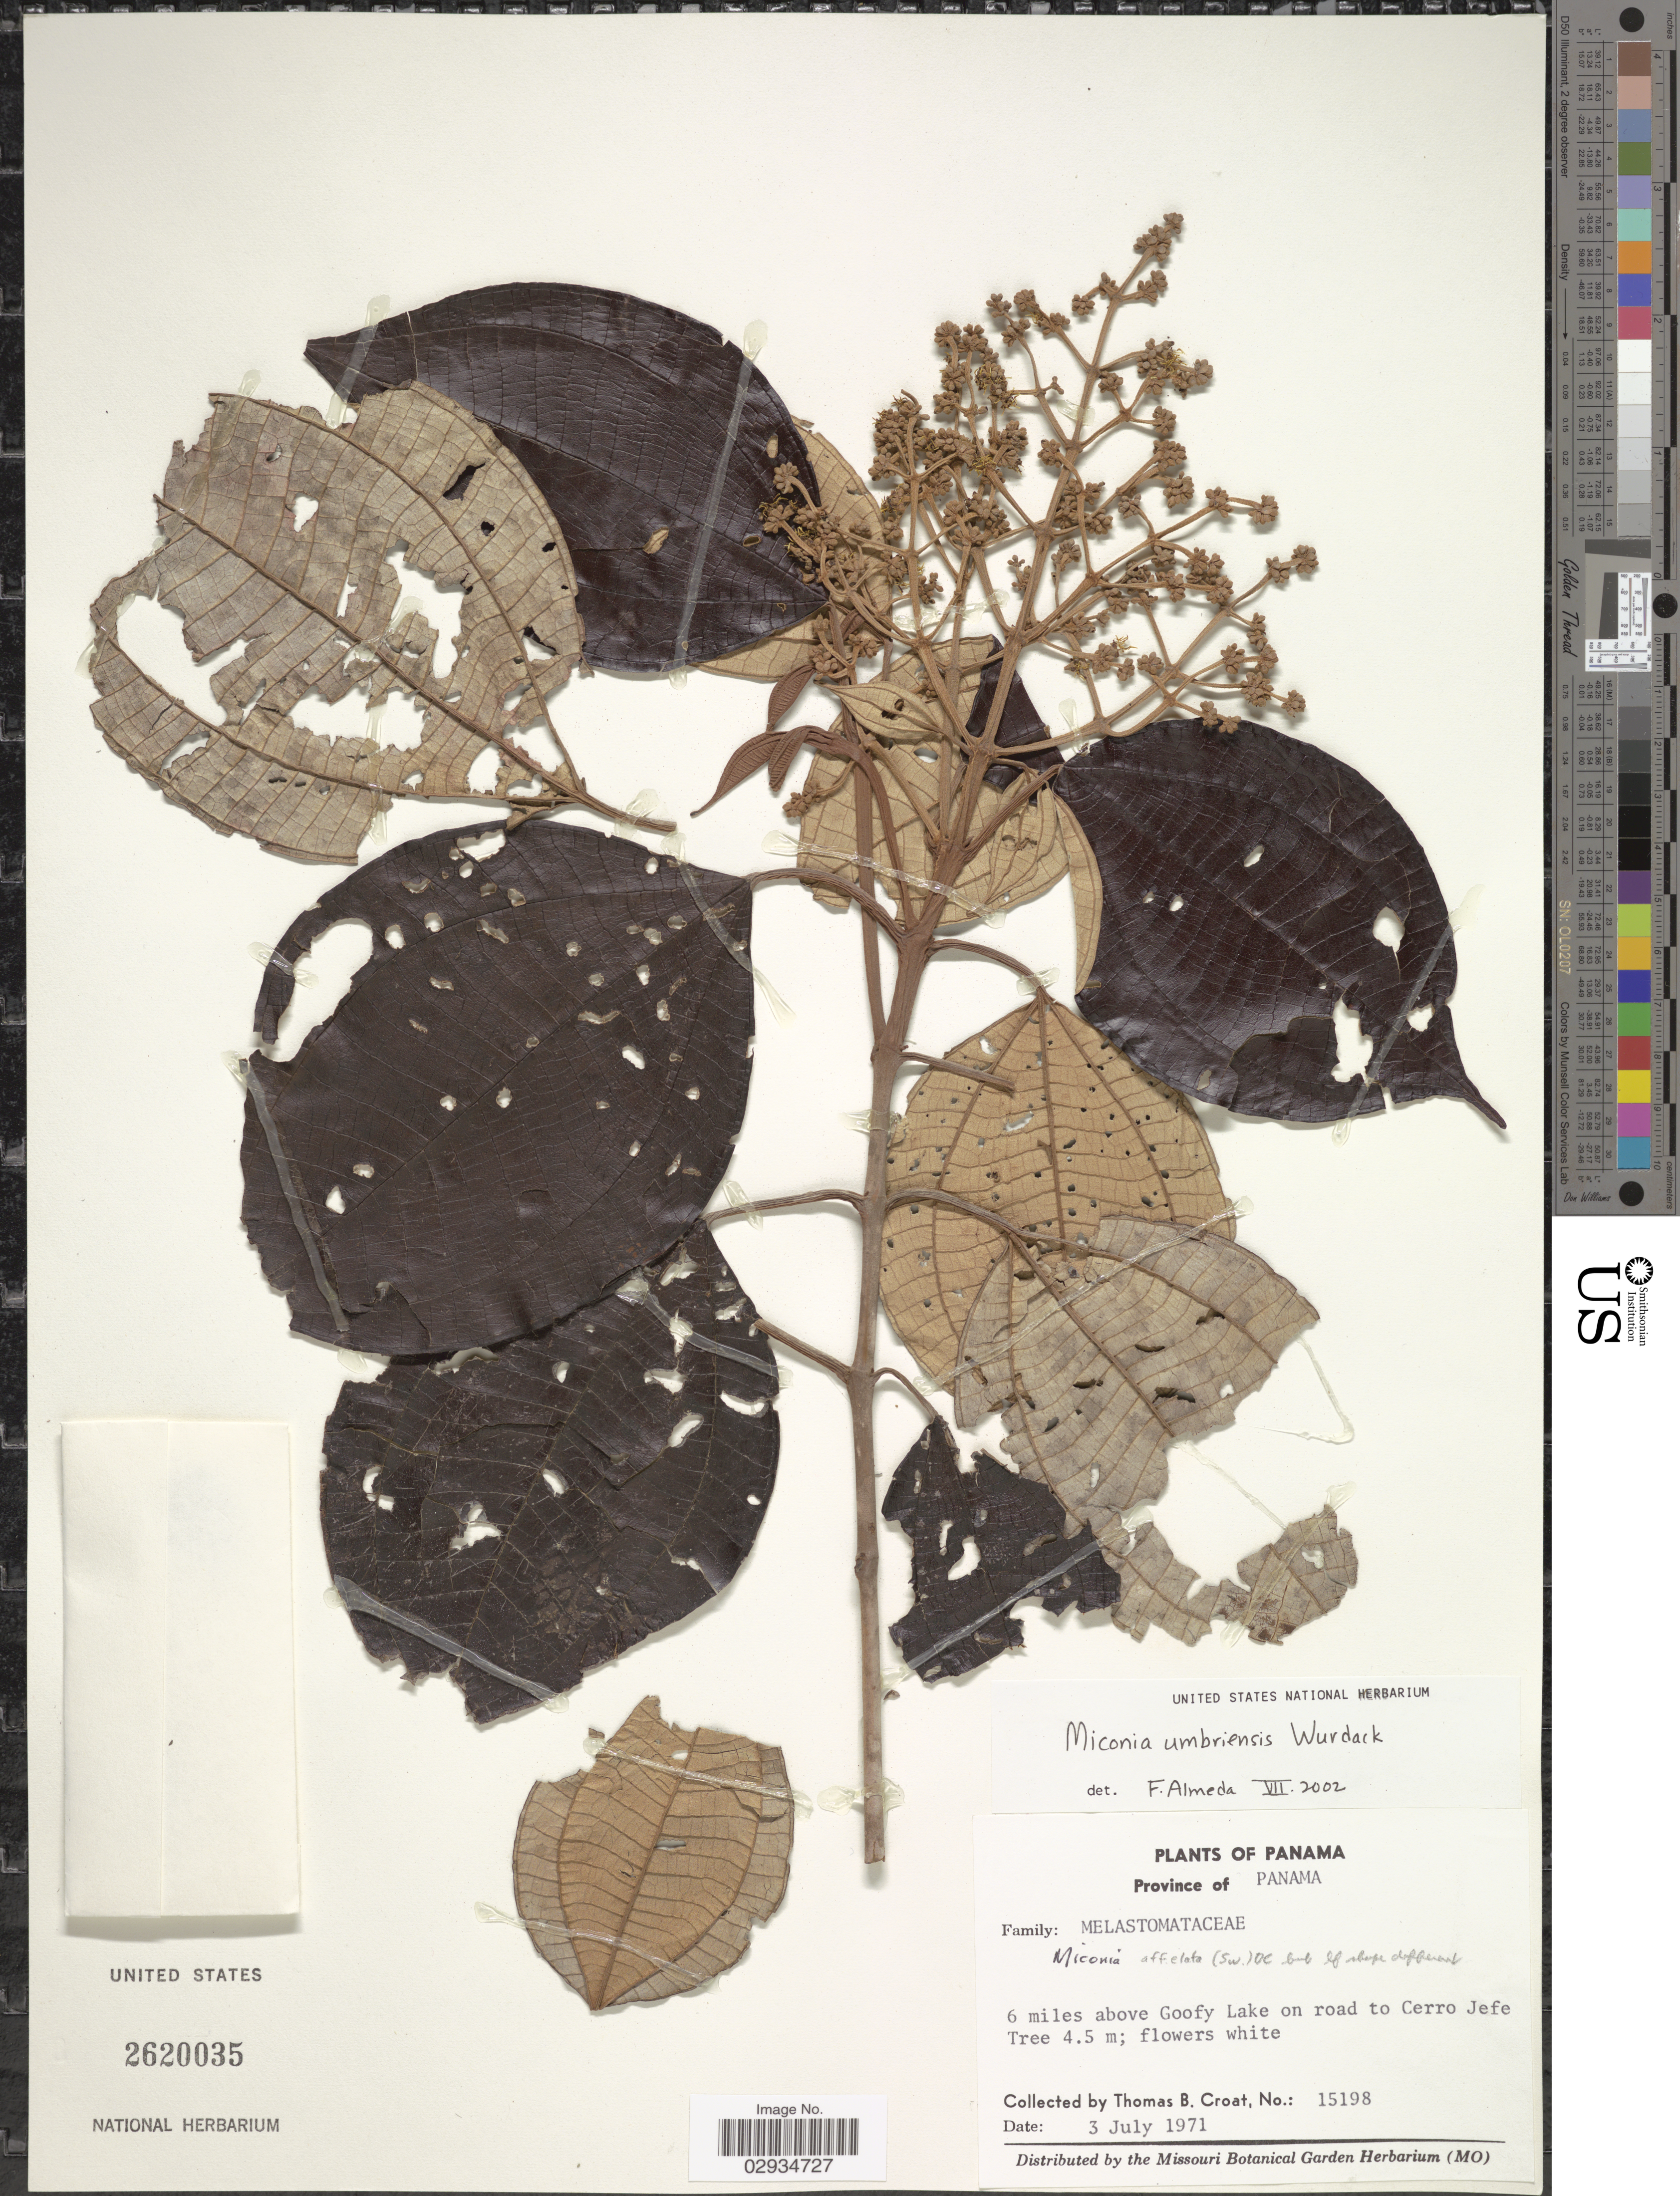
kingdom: Plantae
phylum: Tracheophyta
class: Magnoliopsida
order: Myrtales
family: Melastomataceae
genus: Miconia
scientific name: Miconia umbriensis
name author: Wurdack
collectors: T. B. Croat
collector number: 15198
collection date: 1971-07-03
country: Panama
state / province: Panamá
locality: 6 miles above Goofy Lake on road to Cerro Jefe.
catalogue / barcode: US 2620035